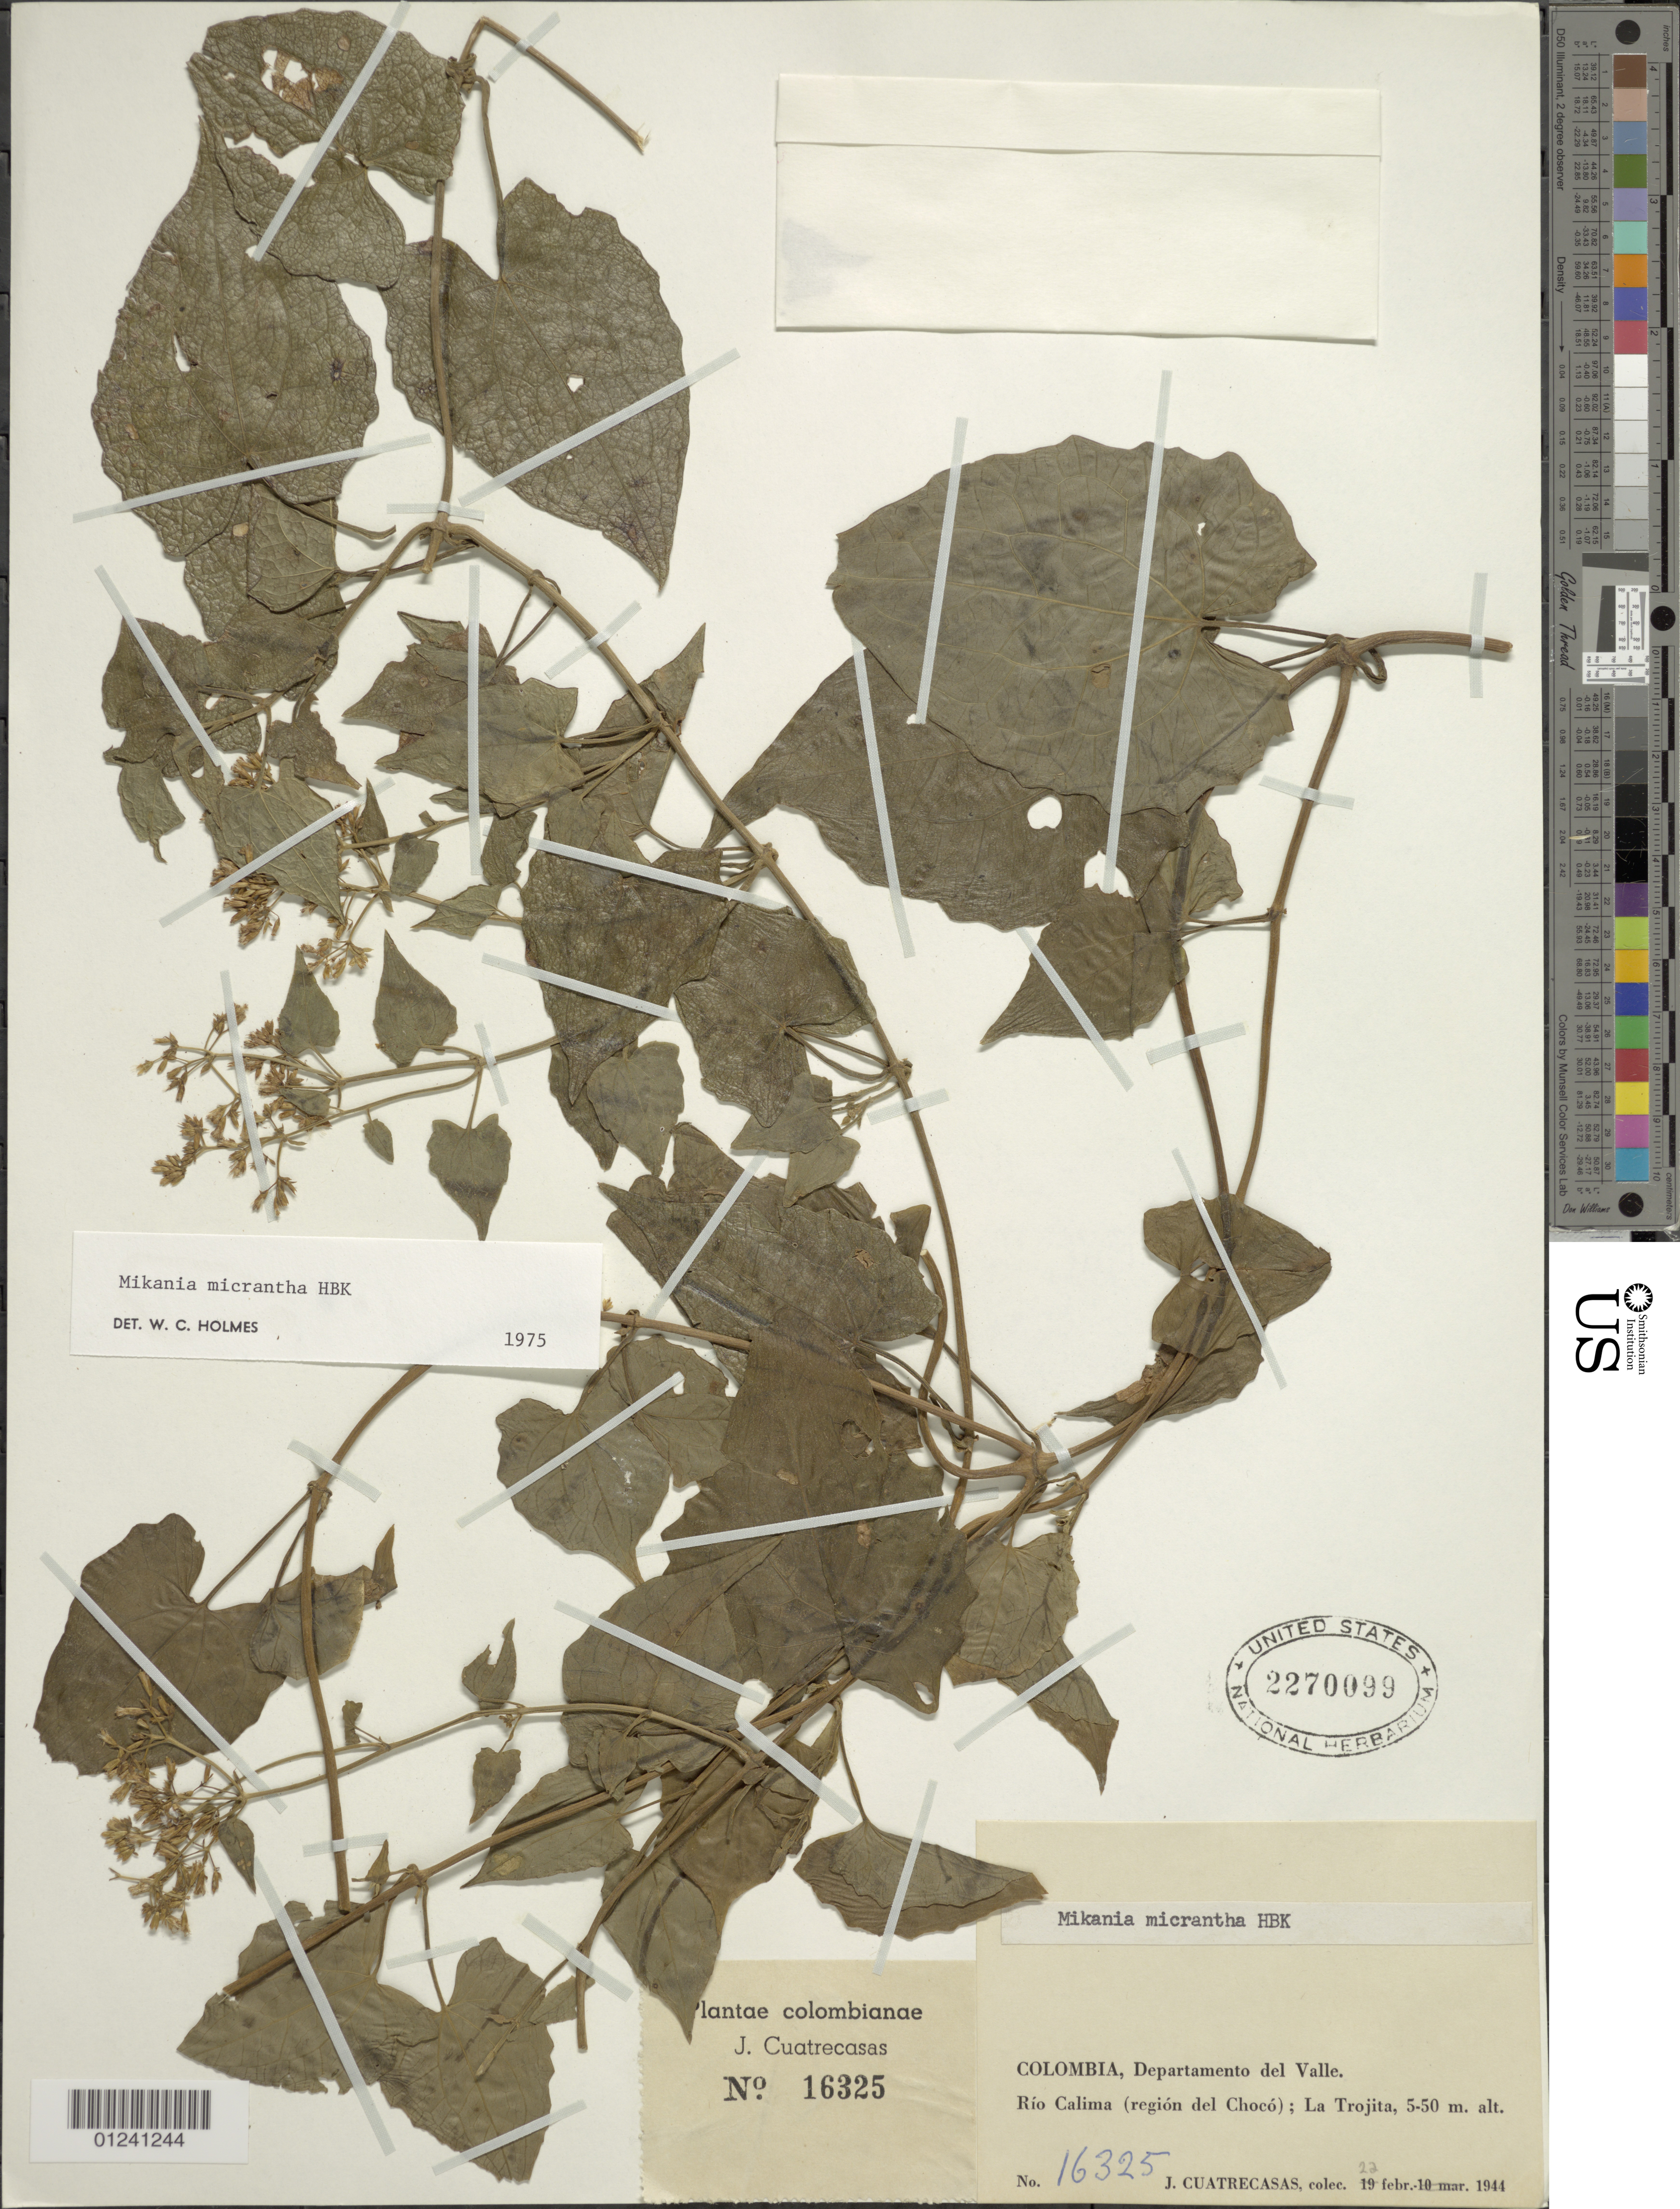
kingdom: Plantae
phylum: Tracheophyta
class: Magnoliopsida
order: Asterales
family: Asteraceae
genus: Mikania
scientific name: Mikania micrantha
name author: Kunth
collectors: J. Cuatrecasas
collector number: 16325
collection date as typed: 22 Feb 1944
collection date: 1944-02-22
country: Colombia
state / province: Valle del Cauca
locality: Rio Calima (región del Chocó), La Tojita.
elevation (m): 5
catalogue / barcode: US 227009